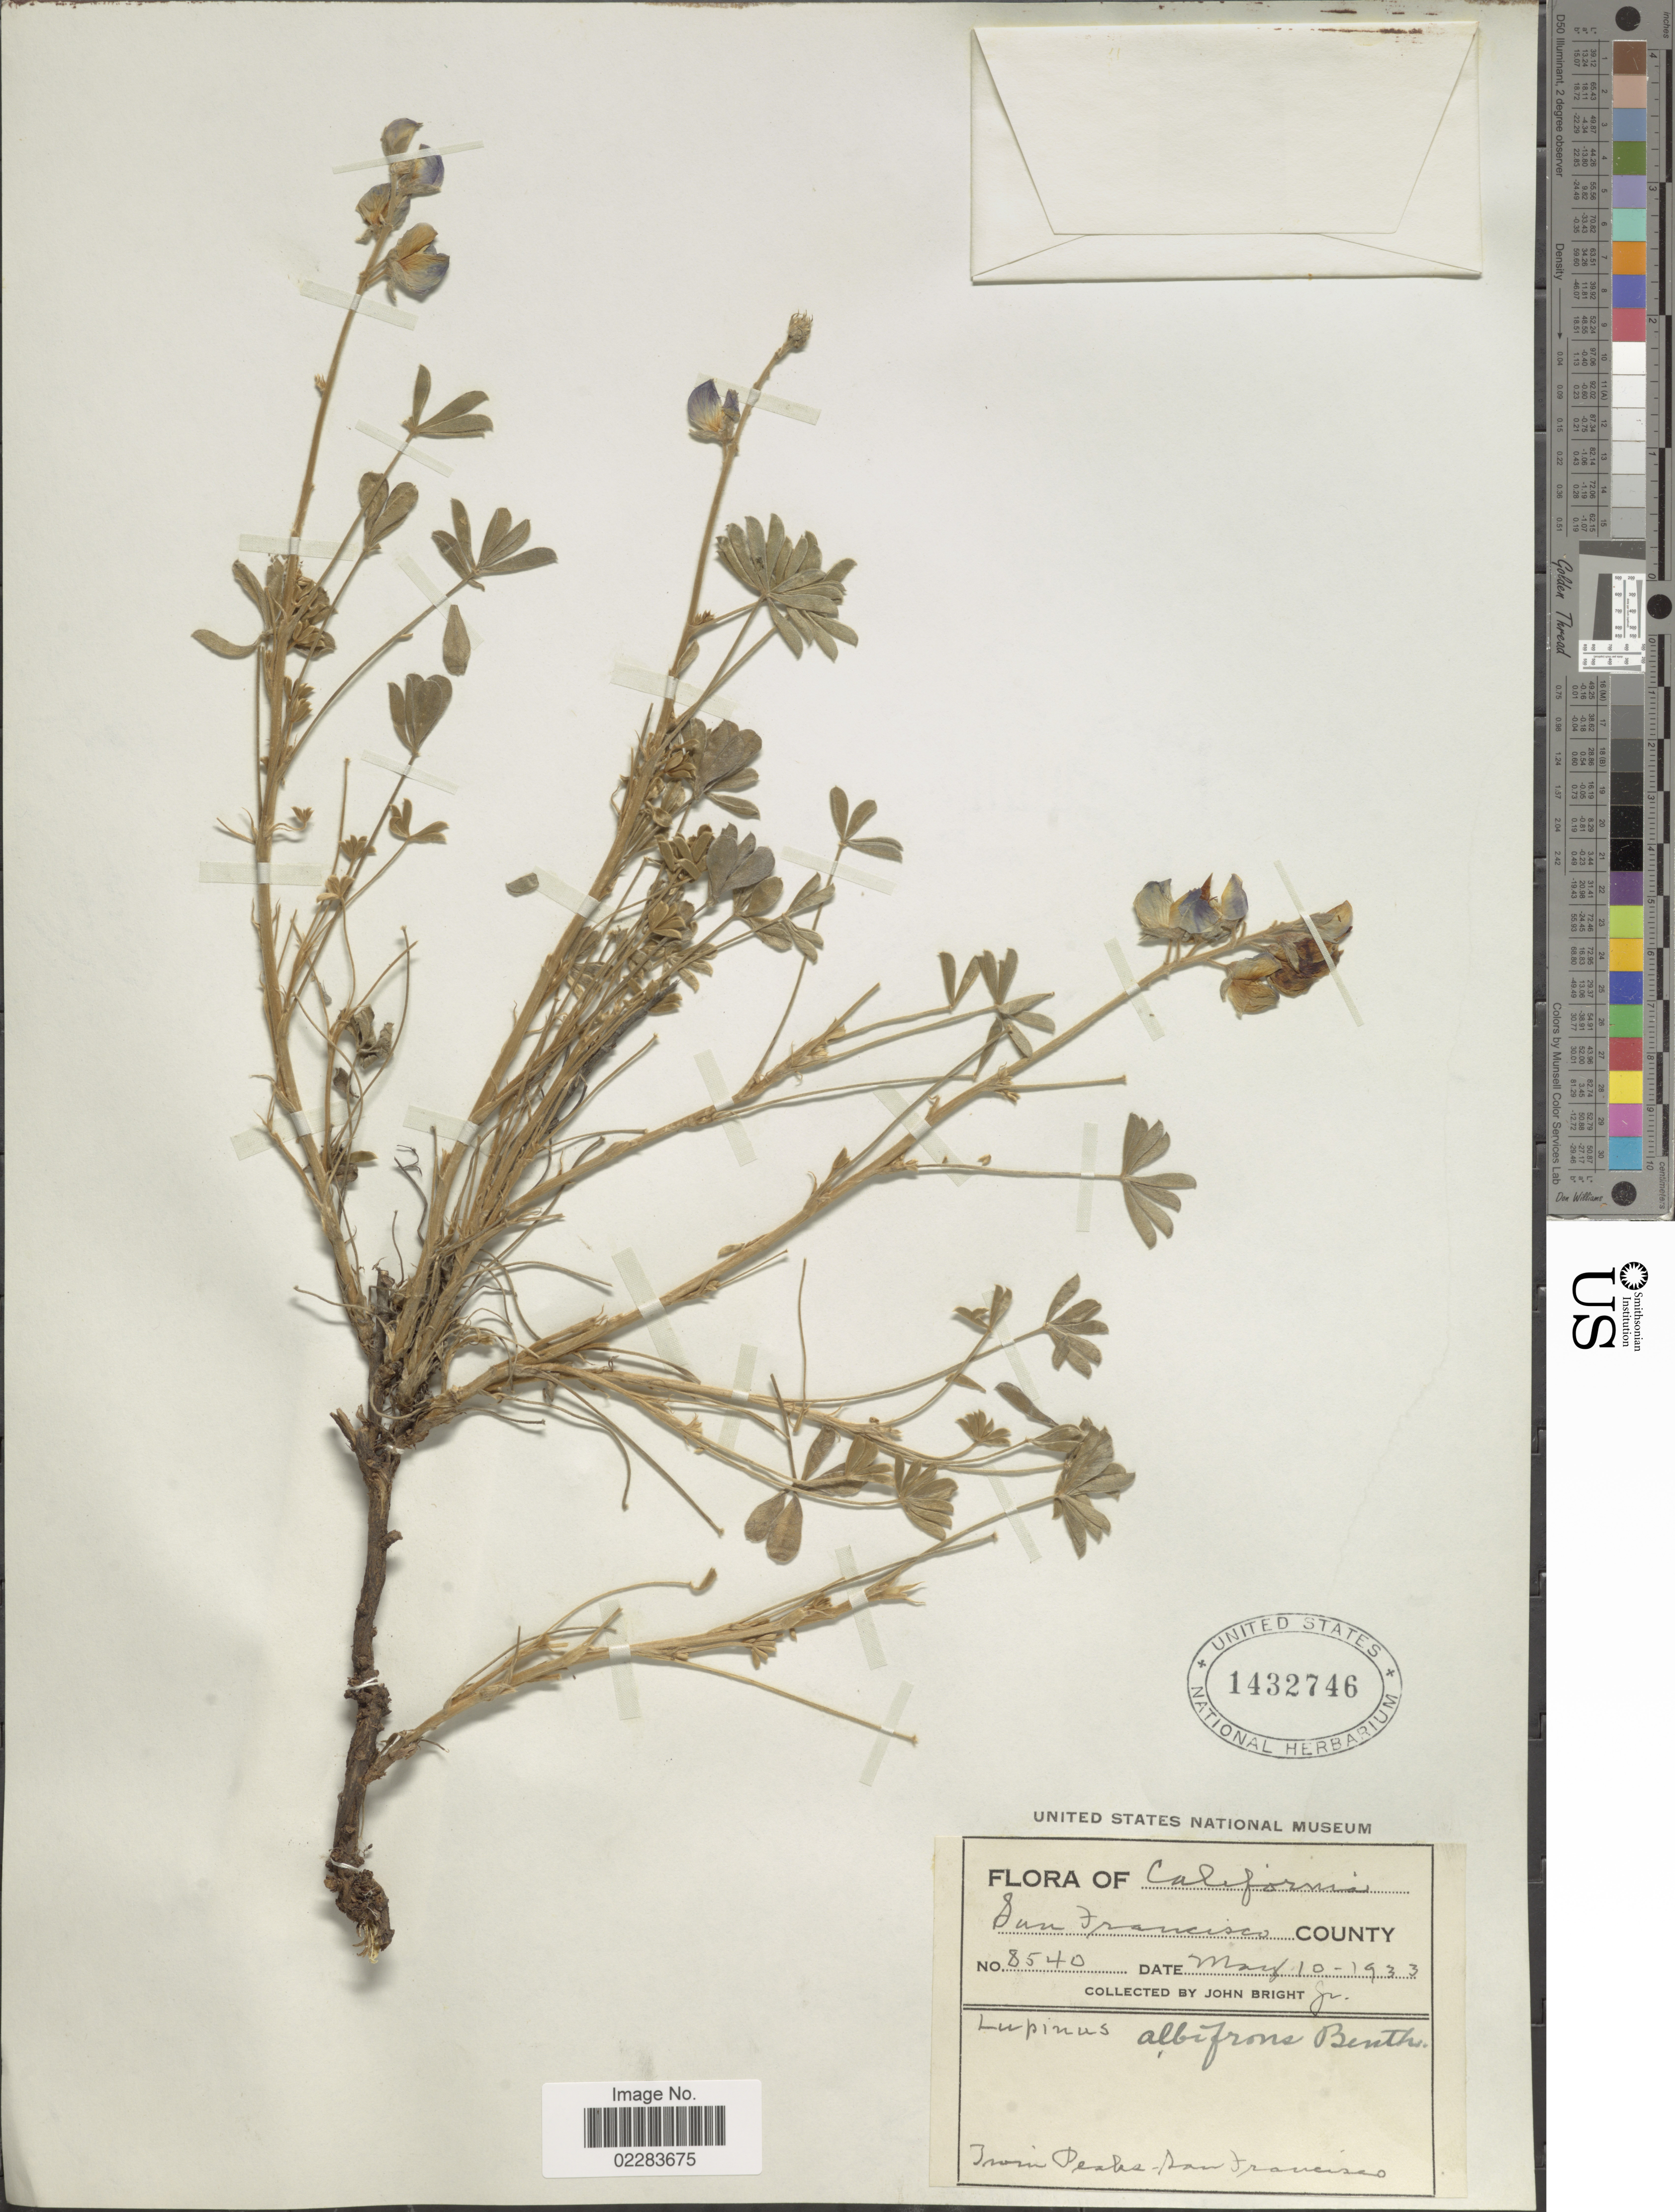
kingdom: Plantae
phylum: Tracheophyta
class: Magnoliopsida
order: Fabales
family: Fabaceae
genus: Lupinus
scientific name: Lupinus albifrons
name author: Benth.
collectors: J. Bright Jr.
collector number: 8540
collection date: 1933-05-10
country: United States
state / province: California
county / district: San Francisco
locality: San Francisco County. Irwin Peaks - San Francisco County.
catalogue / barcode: US 1432746